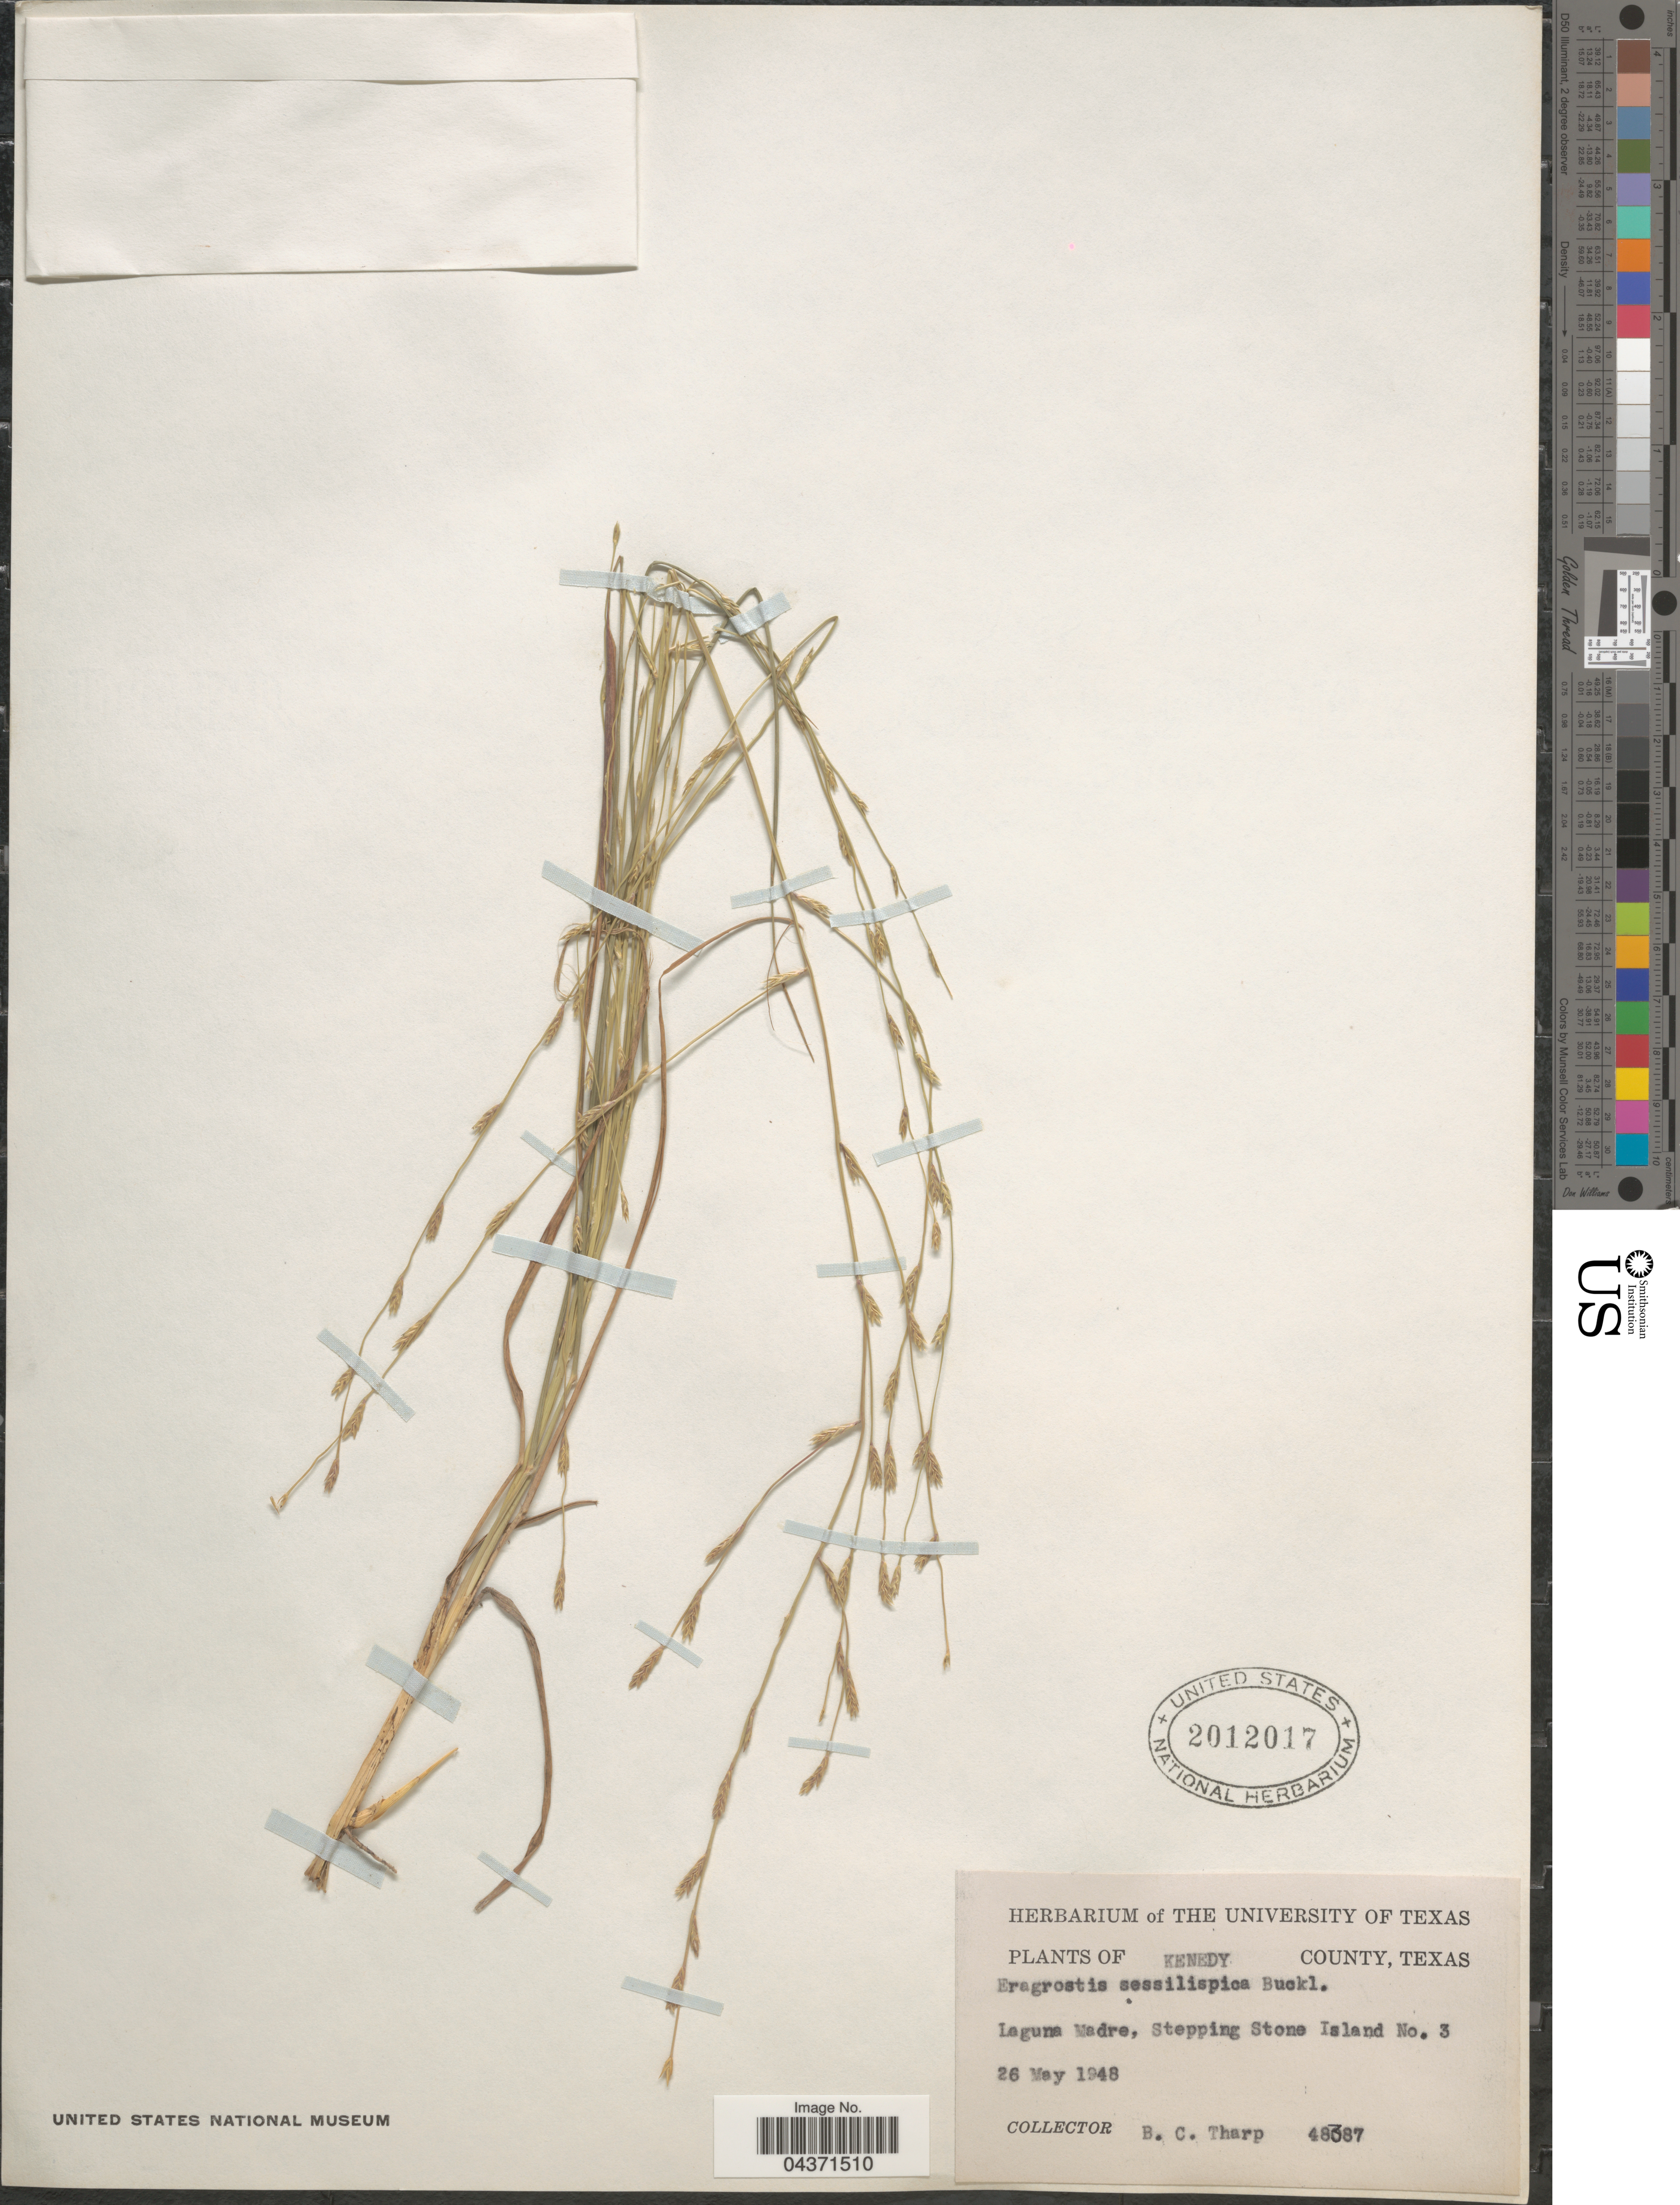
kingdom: Plantae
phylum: Tracheophyta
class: Liliopsida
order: Poales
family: Poaceae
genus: Eragrostis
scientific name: Eragrostis sessilispica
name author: Buckley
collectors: B. C. Tharp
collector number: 48387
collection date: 1948-05-26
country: United States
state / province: Texas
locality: Kenedy County. Laguna Madre, Stepping Stone Island No. 3.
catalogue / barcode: US 2012017